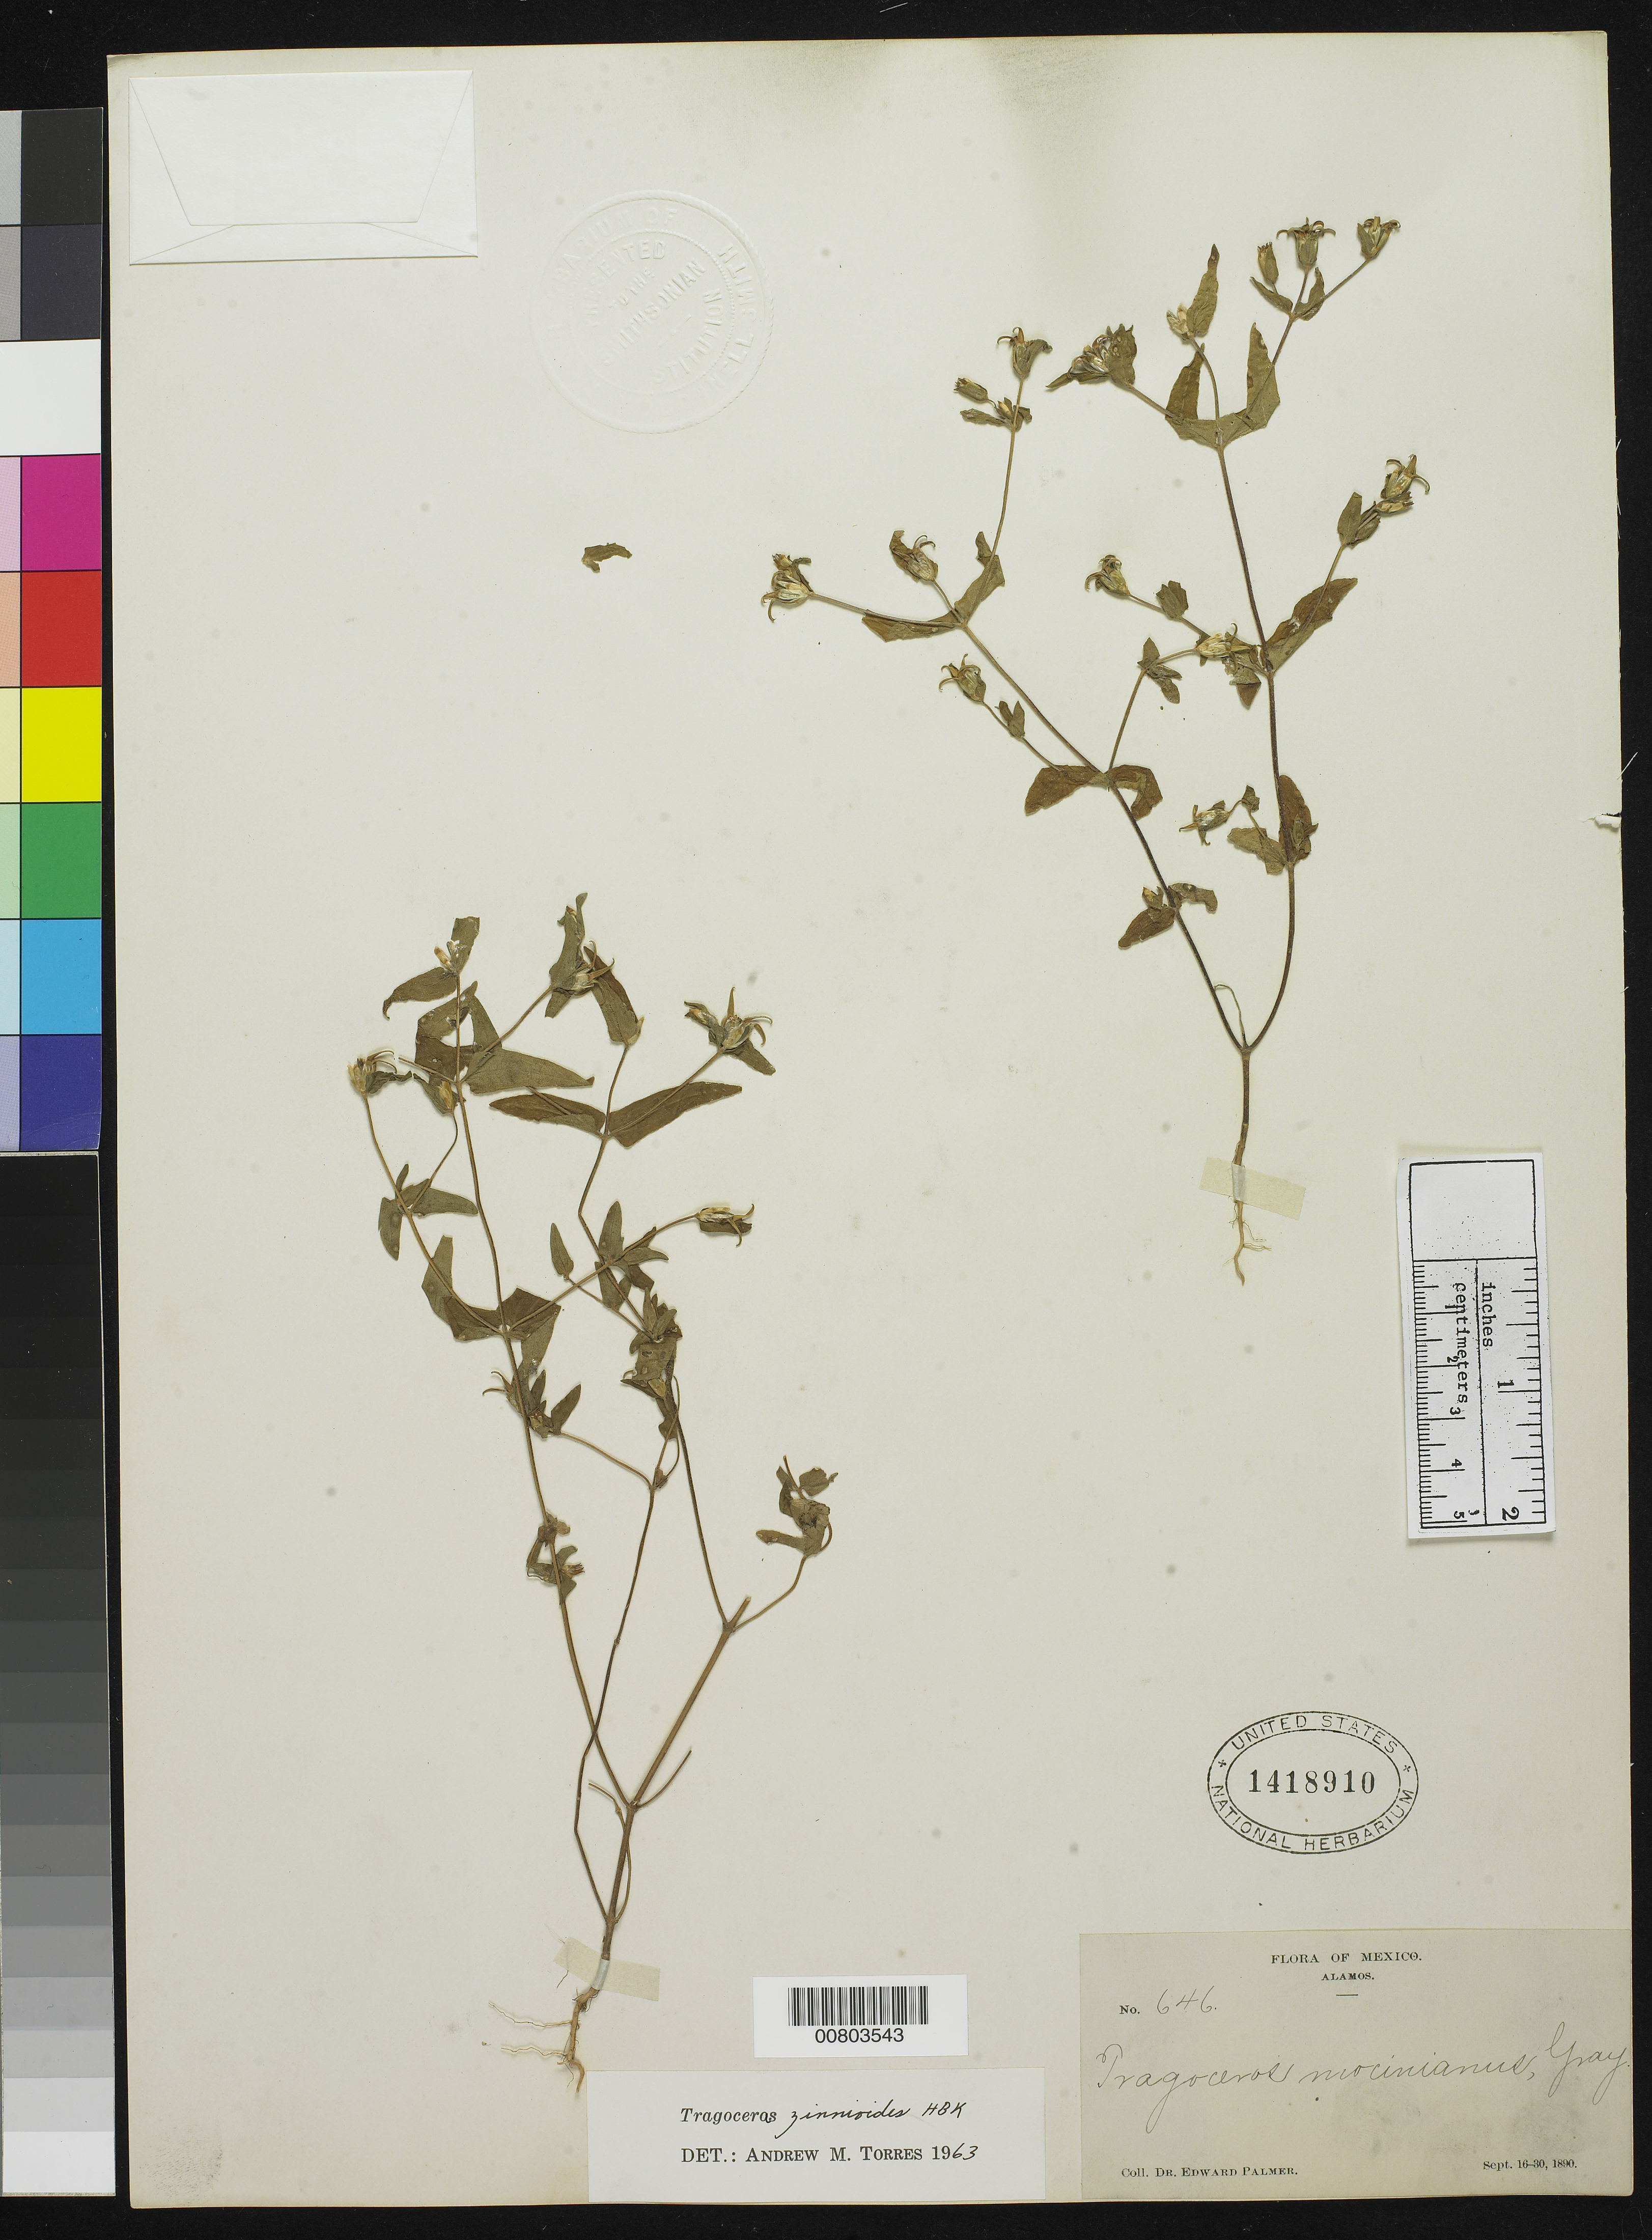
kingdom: Plantae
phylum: Tracheophyta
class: Magnoliopsida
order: Asterales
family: Asteraceae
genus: Tragoceros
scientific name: Tragoceros zinnioides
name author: Kunth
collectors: E. Palmer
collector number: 646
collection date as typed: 16 Sep 1890 to 30 Sep 1890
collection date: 1890-09-16/1890-09-30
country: Mexico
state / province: Sonora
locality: Alamos, Sonora.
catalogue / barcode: US 1418910